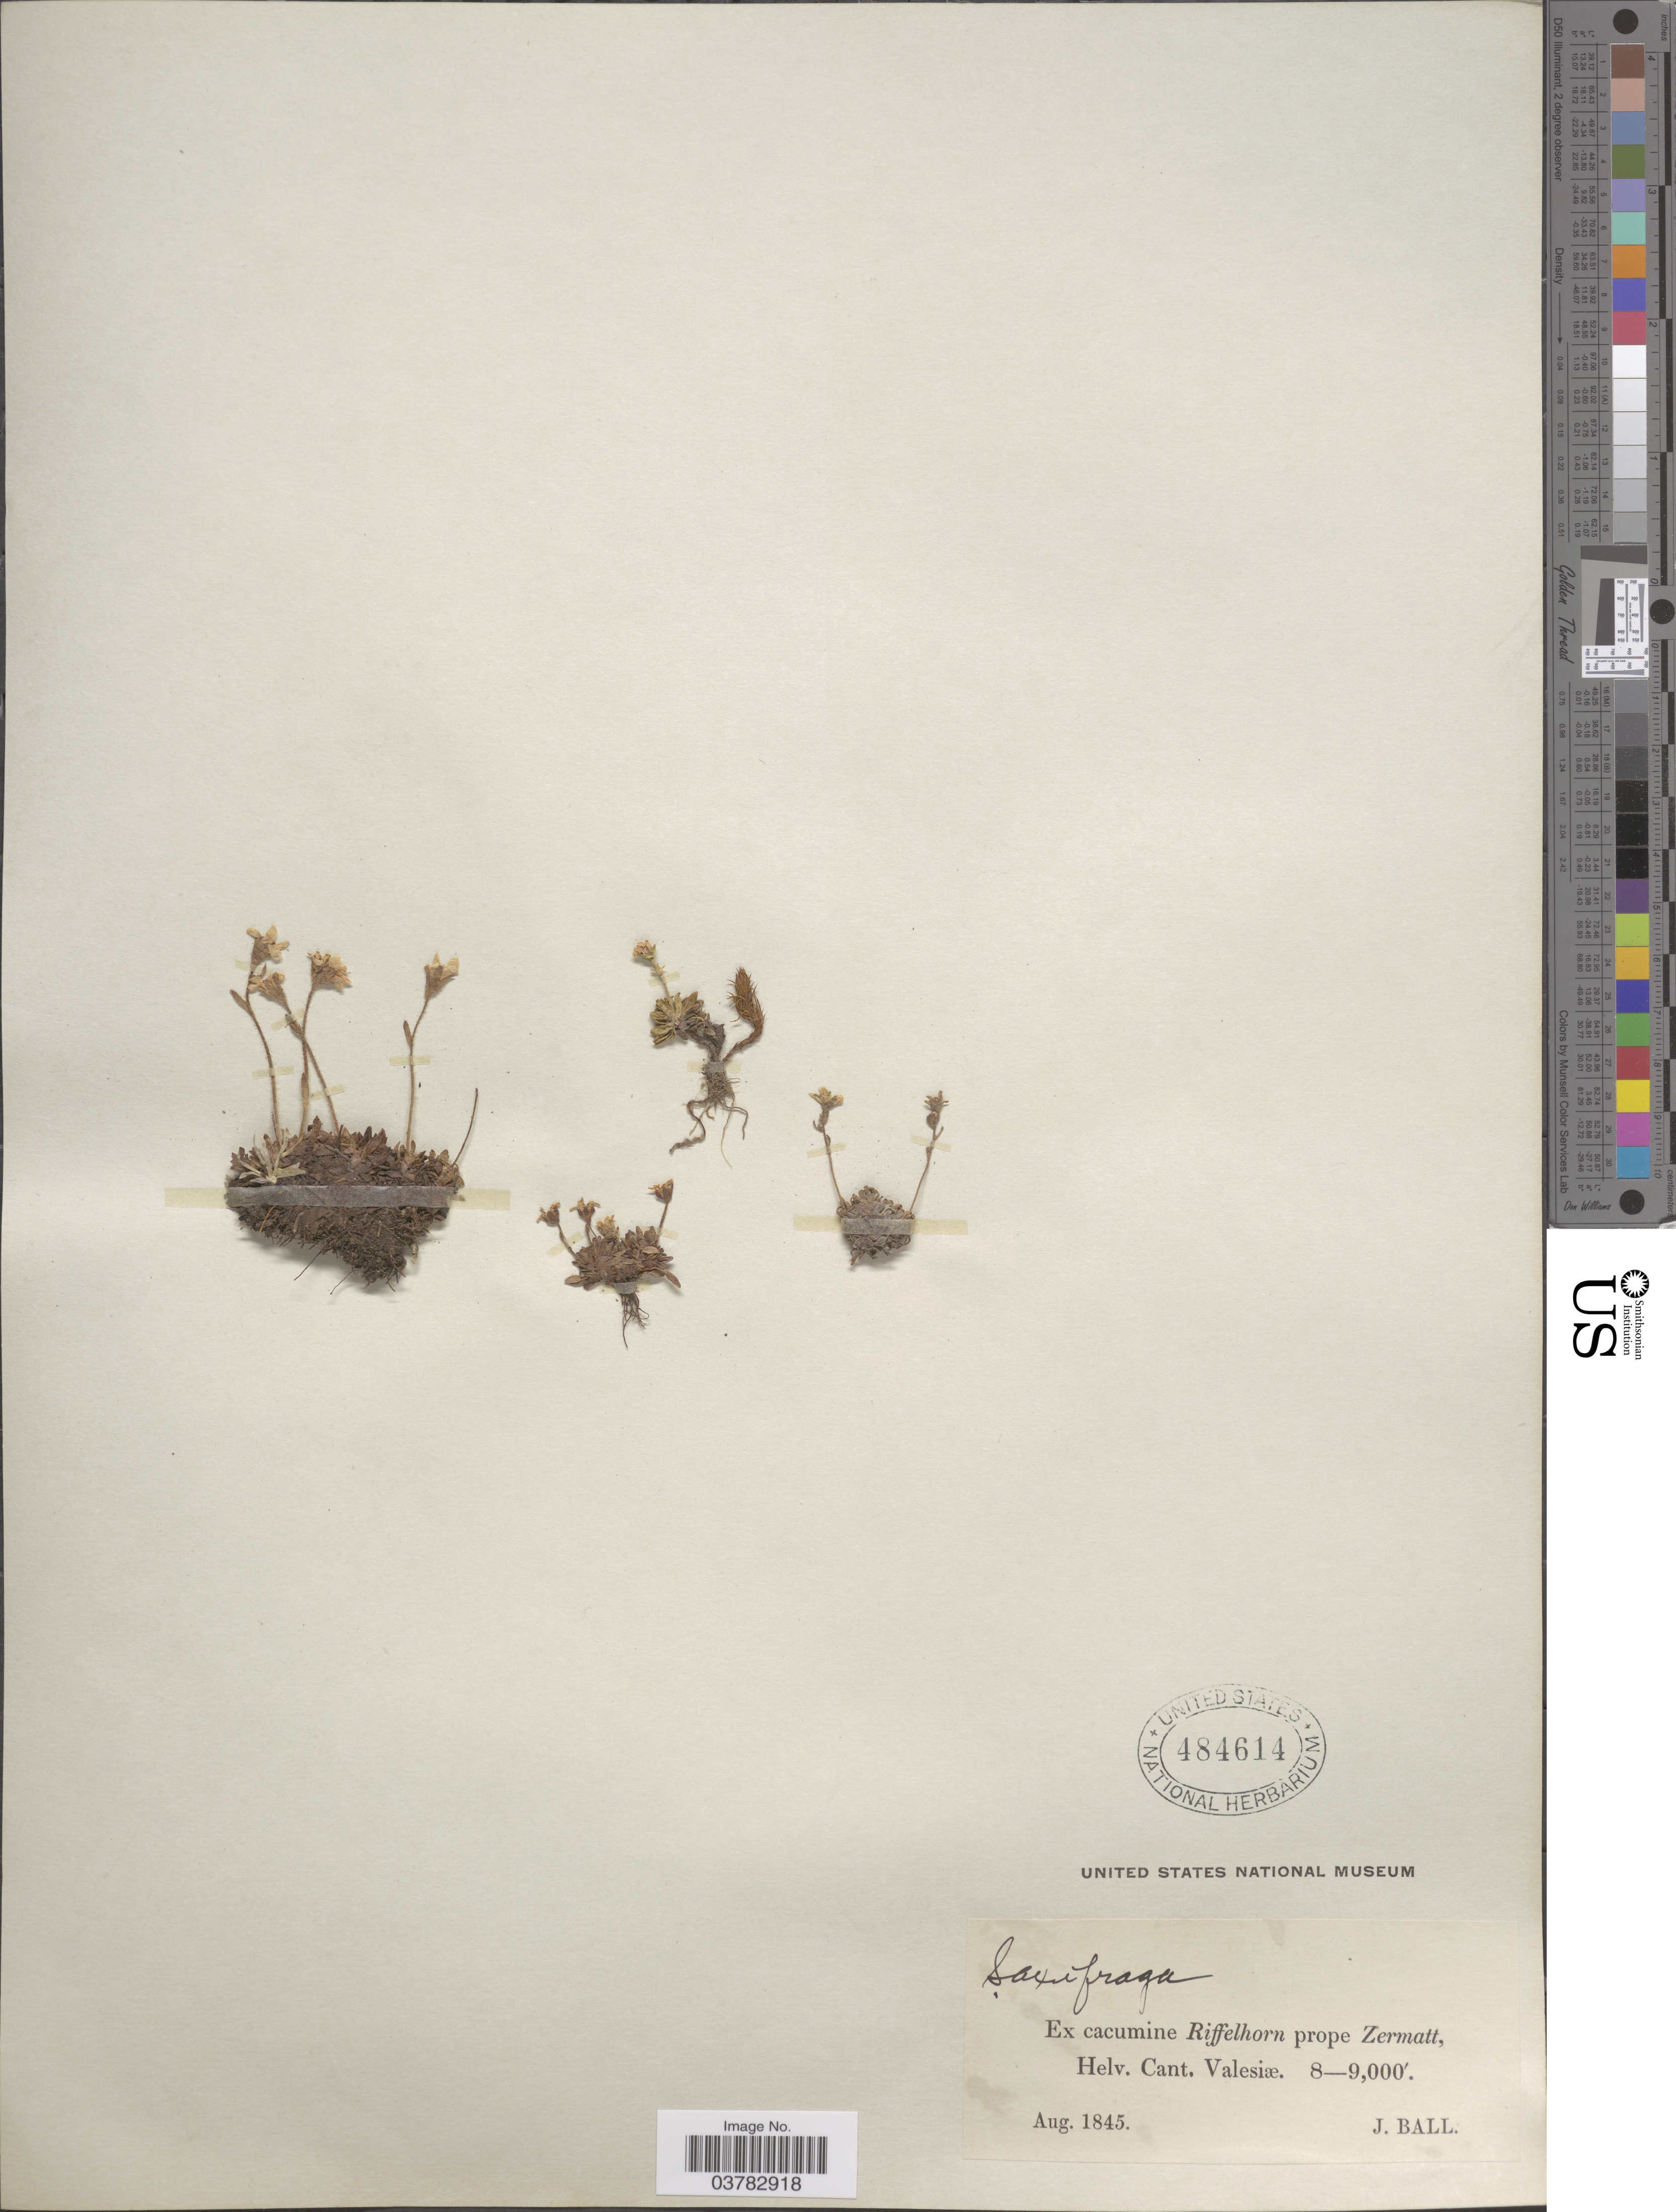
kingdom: Plantae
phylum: Tracheophyta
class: Magnoliopsida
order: Saxifragales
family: Saxifragaceae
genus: Saxifraga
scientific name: Saxifraga sp.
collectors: J. Ball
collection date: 1845-08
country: Switzerland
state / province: Valais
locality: Ex Cacumine Riffelhorn prope Zermatt, Helv. Cant. Valesiæ.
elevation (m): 2438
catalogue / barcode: US 484614